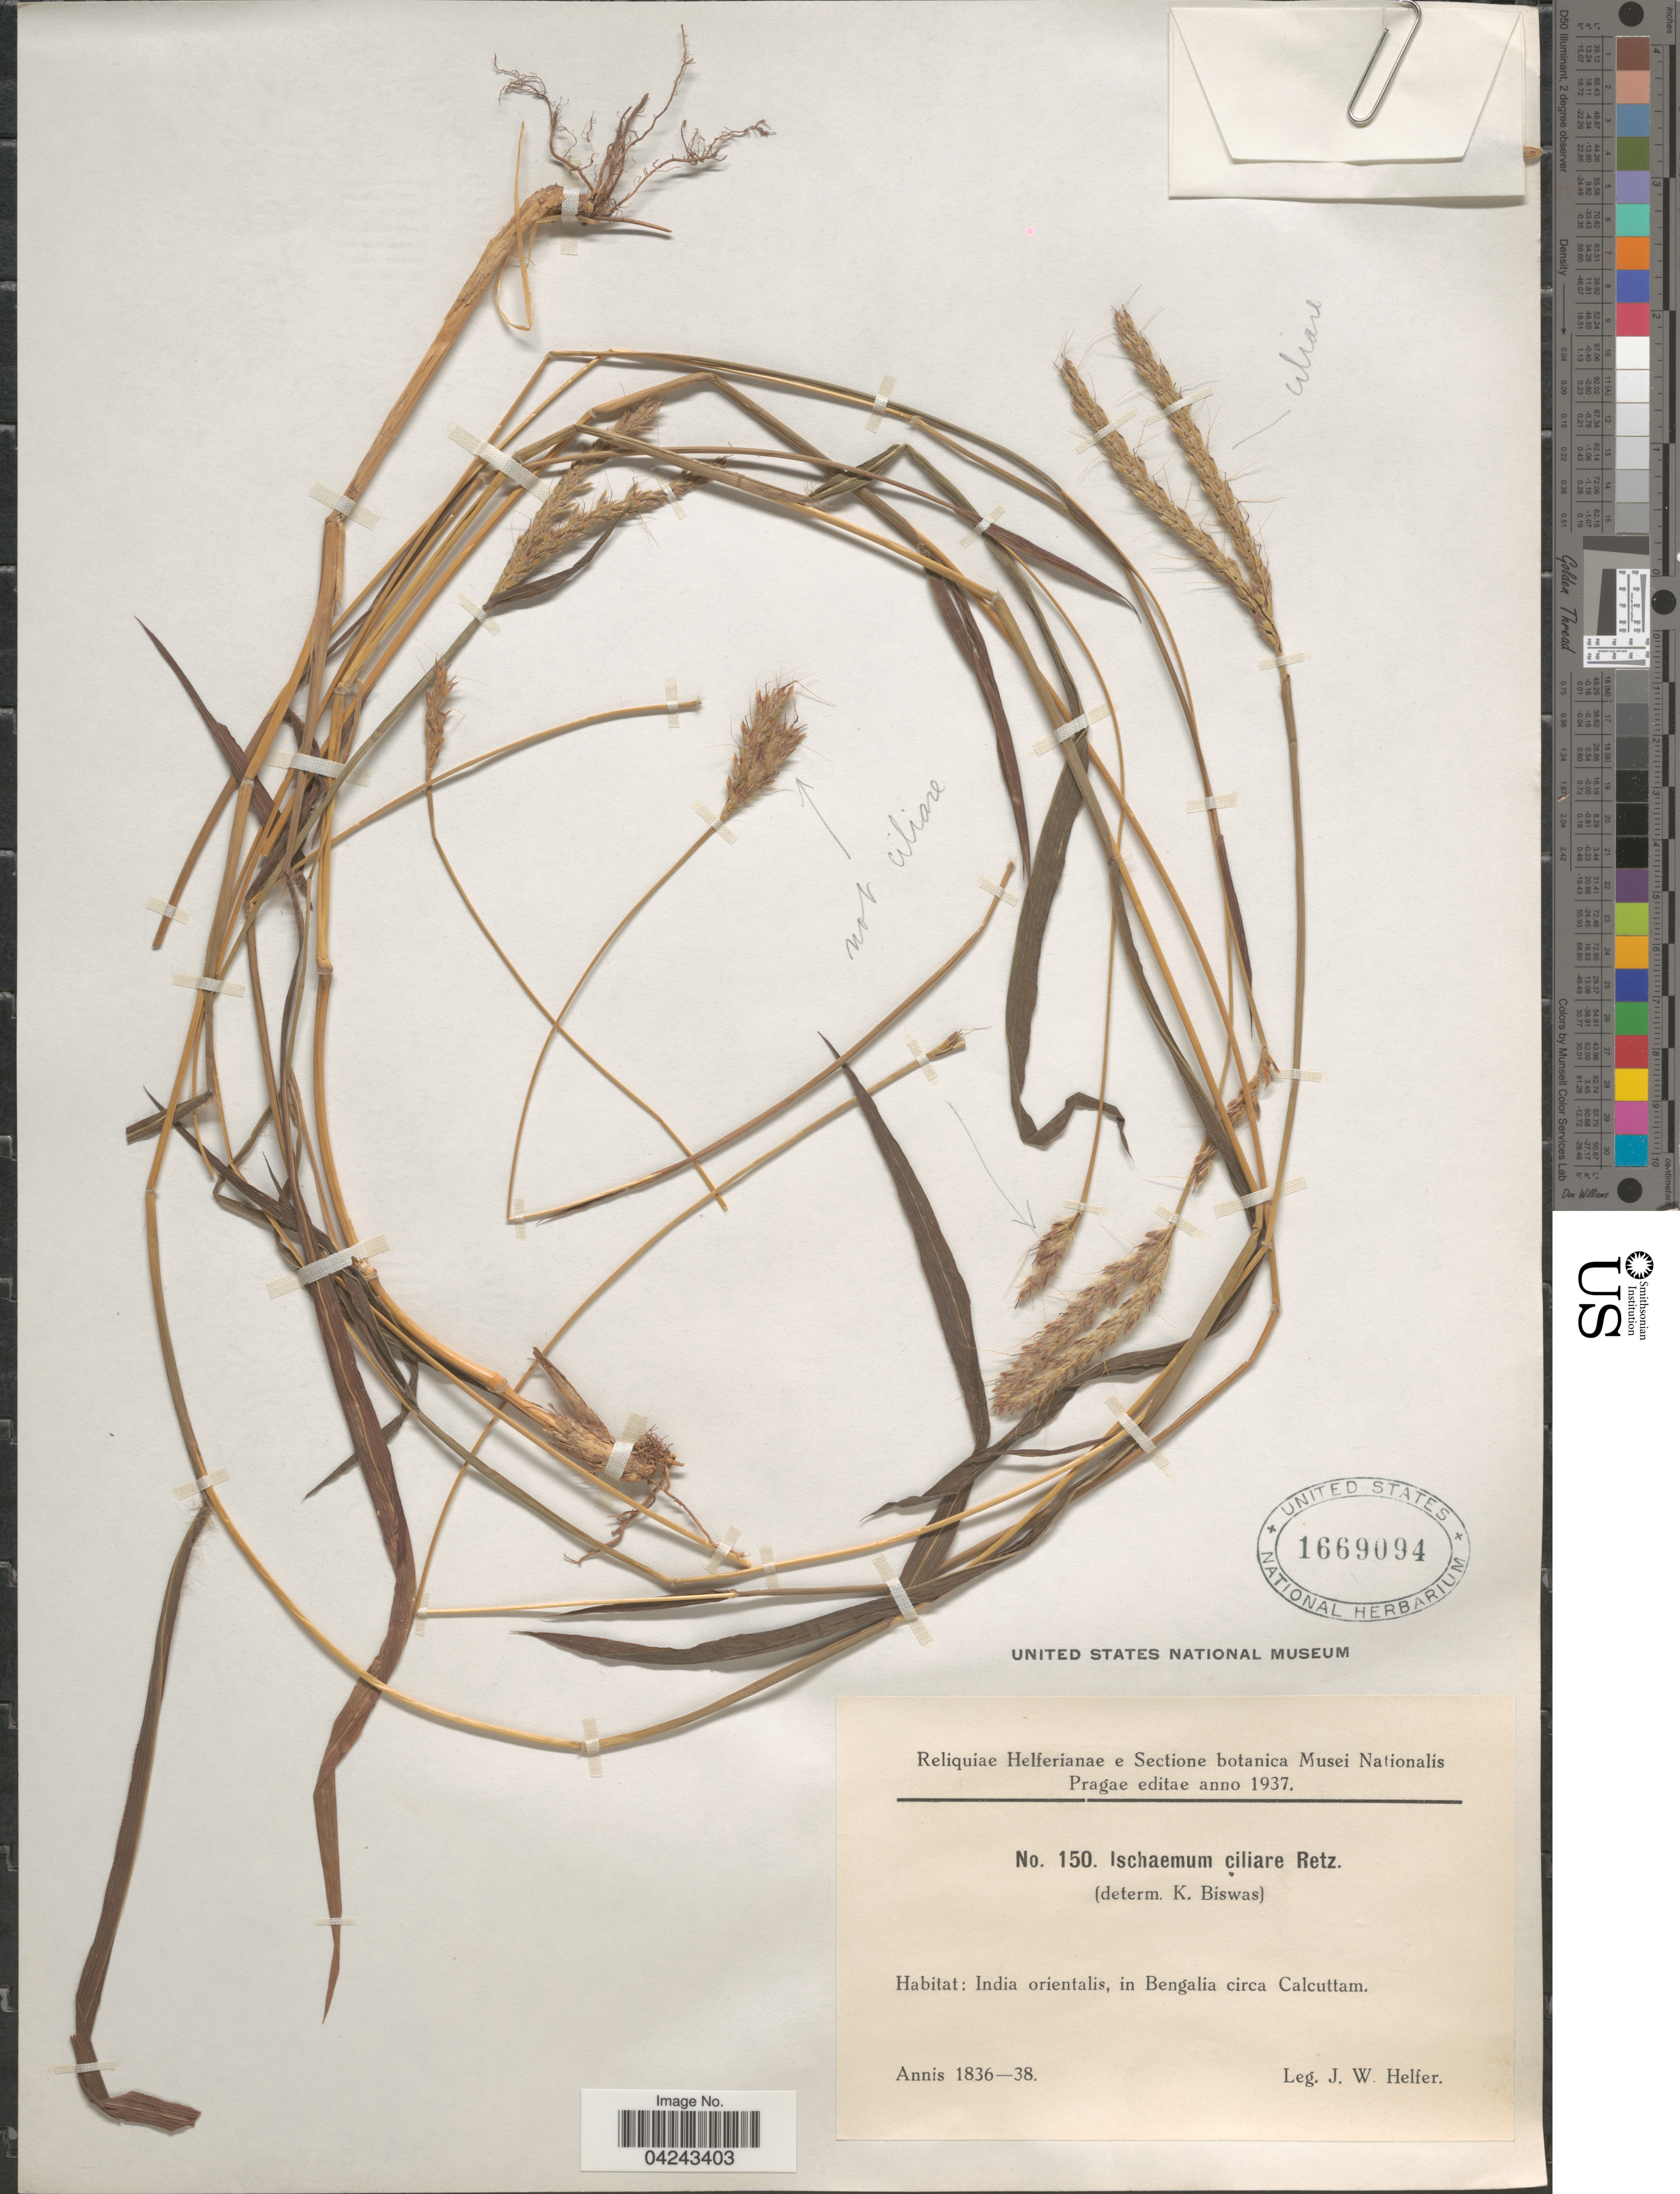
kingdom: Plantae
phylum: Tracheophyta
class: Liliopsida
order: Poales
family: Poaceae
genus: Ischaemum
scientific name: Ischaemum ciliare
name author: Retz.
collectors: J. W. Helfer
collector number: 150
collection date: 1836/1838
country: India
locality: India orientalis, in Bengalia circa Calcuttam.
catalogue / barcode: US 1669094